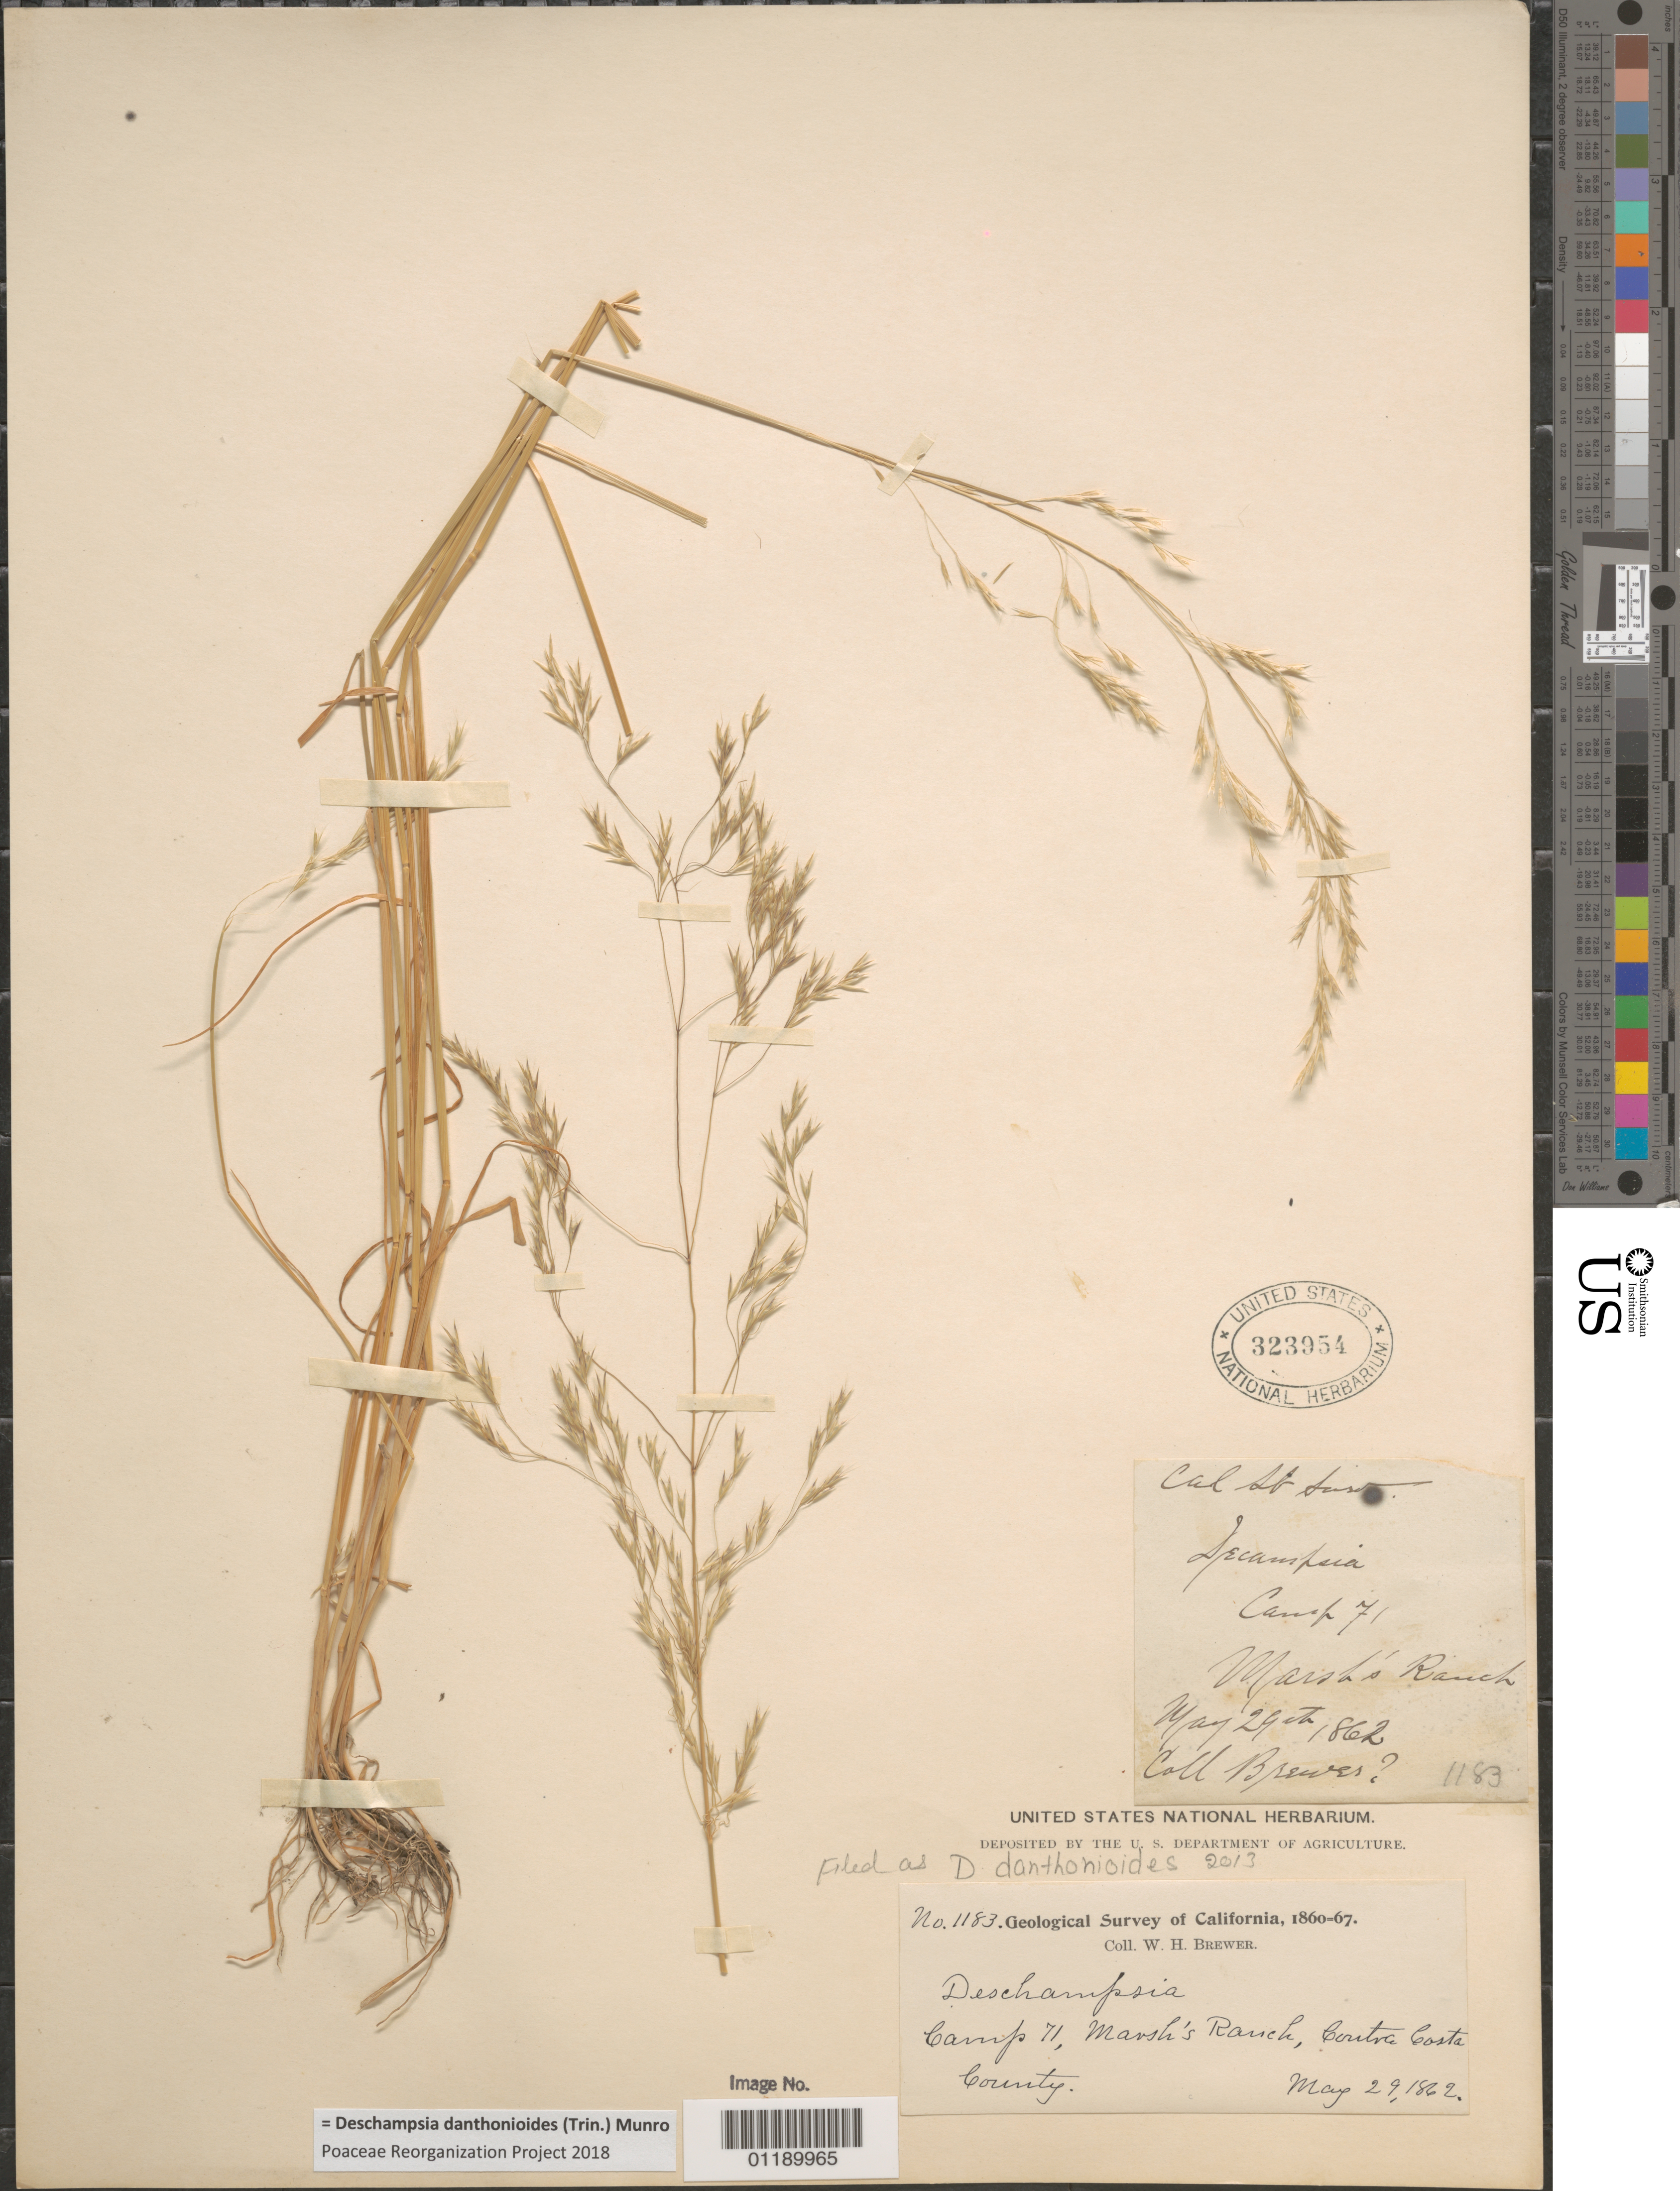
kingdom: Plantae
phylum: Tracheophyta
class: Liliopsida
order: Poales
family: Poaceae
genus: Deschampsia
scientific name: Deschampsia danthonioides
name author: (Trin.) Munro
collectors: W. H. Brewer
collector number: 1183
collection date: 1862-05-29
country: United States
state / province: California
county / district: Contra Costa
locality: Camp 71, Marsh's Ranch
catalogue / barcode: US 323954